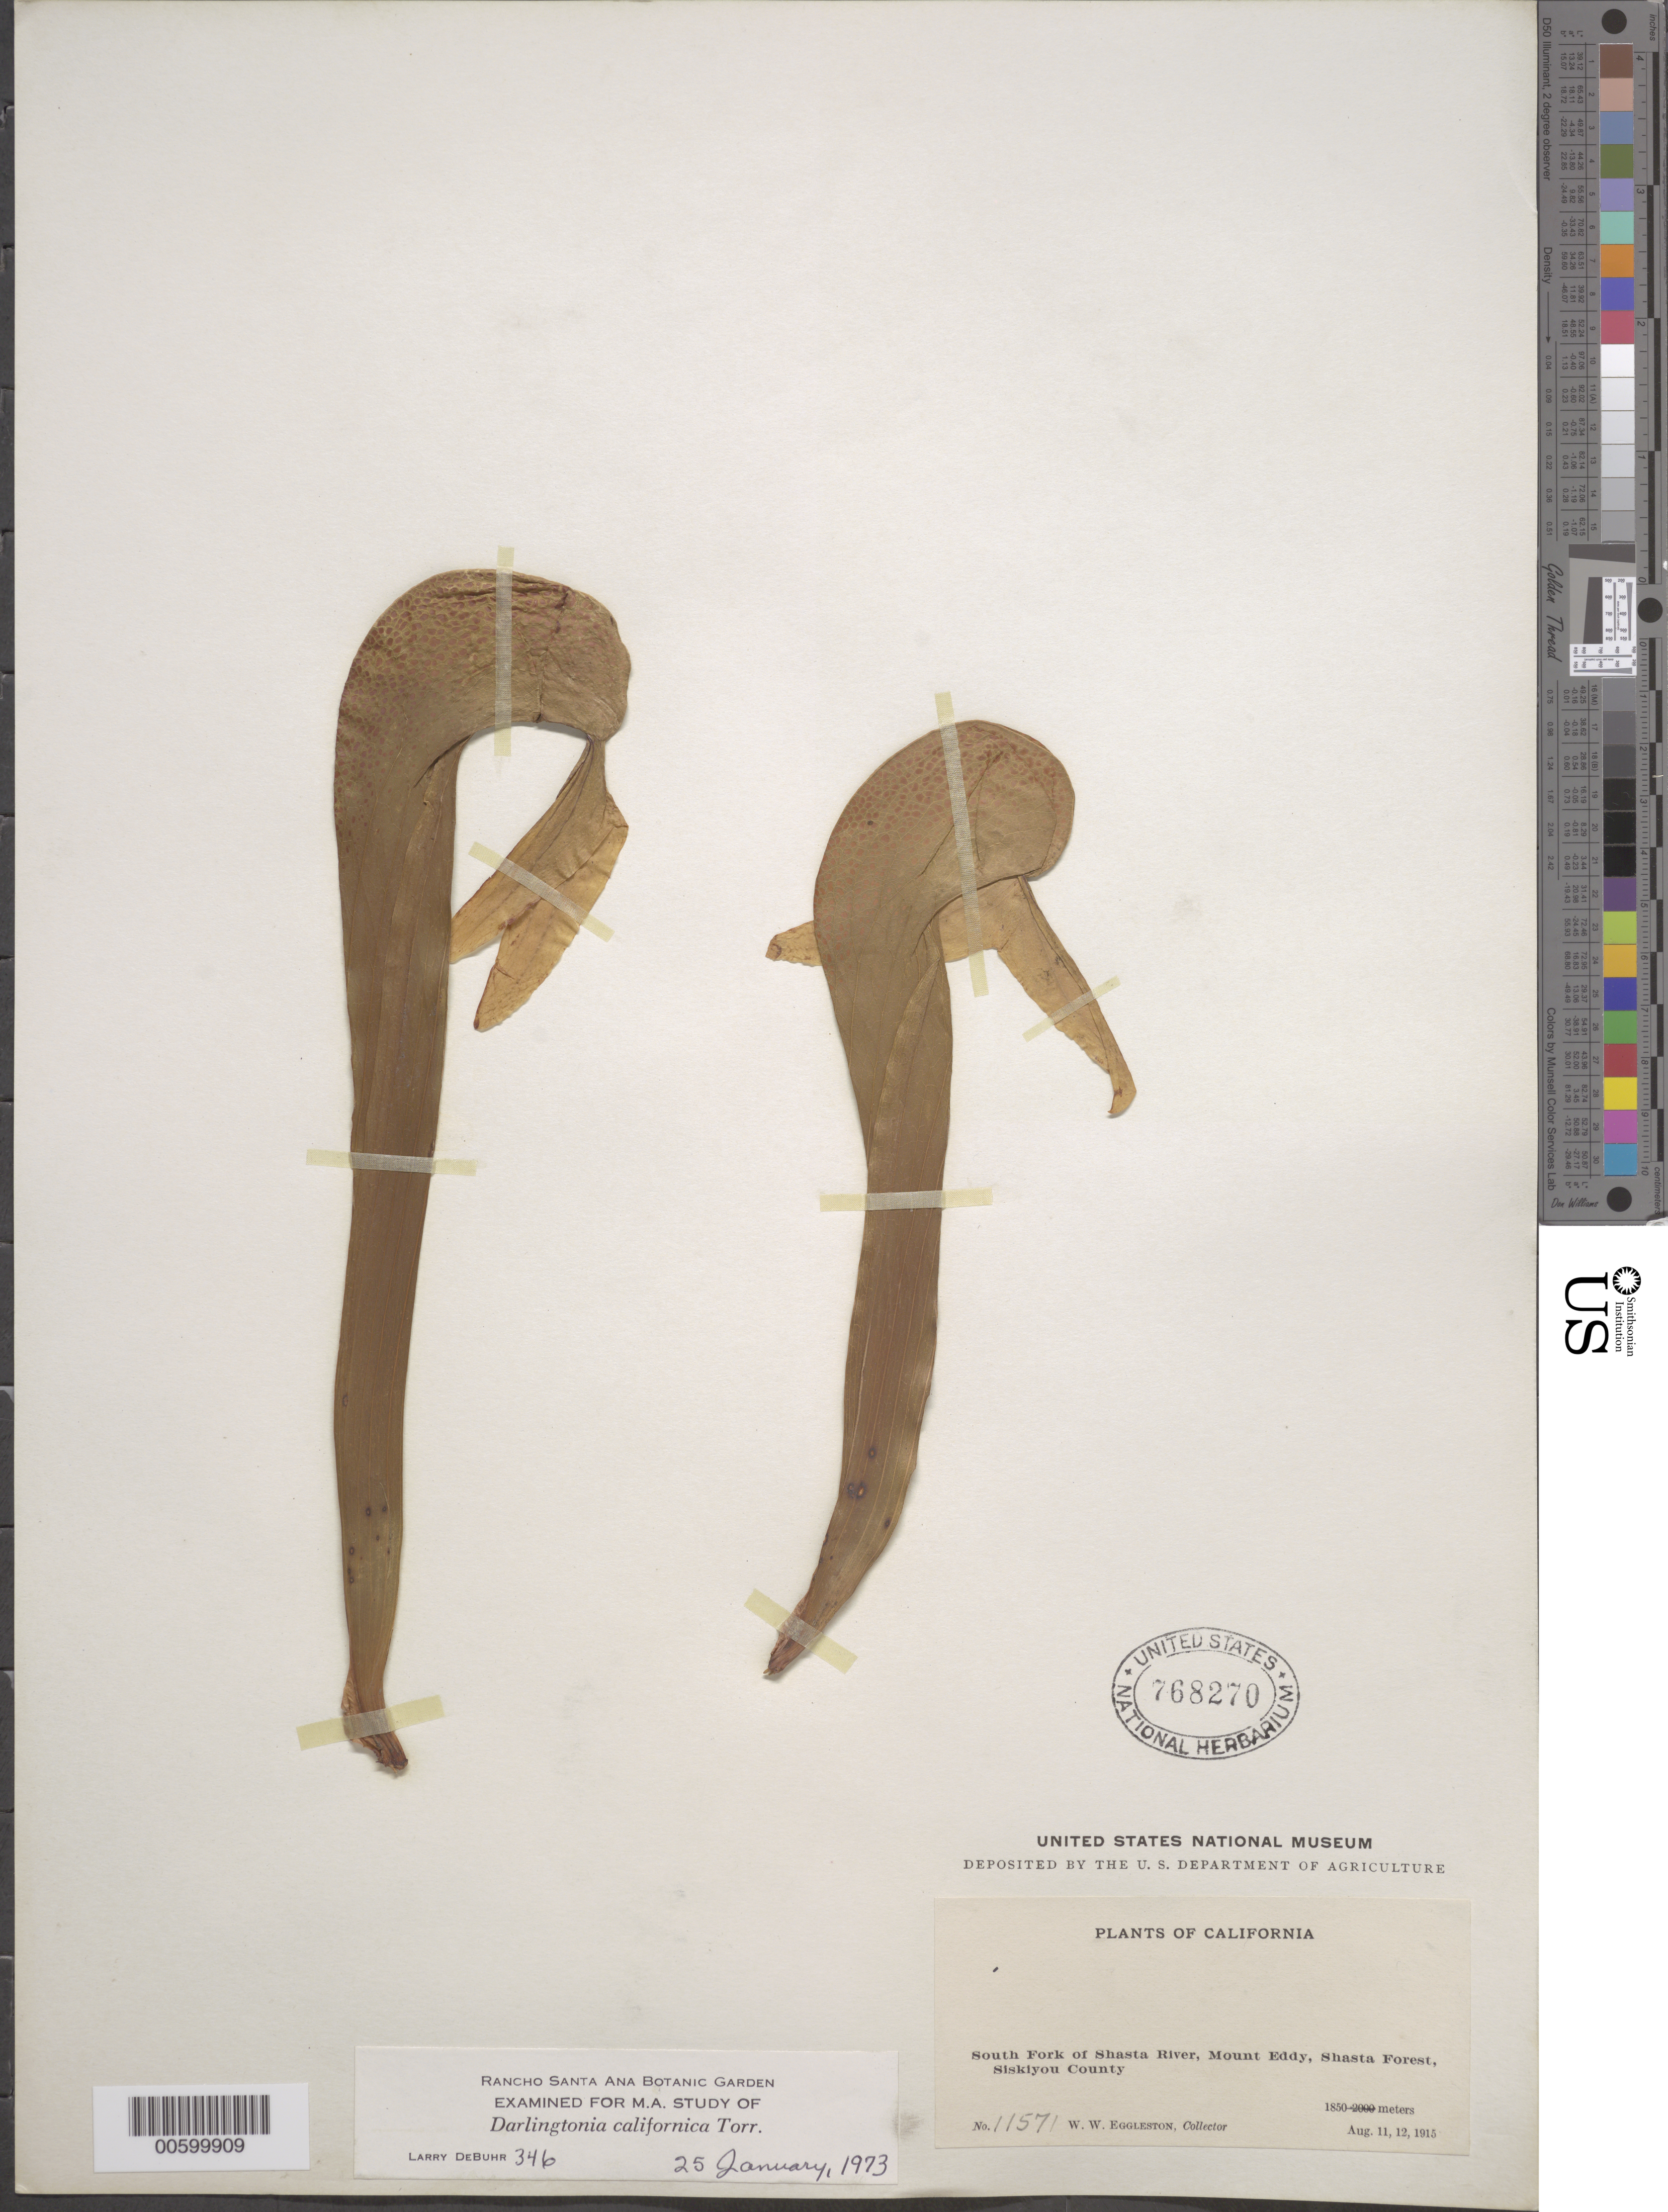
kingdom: Plantae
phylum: Tracheophyta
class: Magnoliopsida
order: Ericales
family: Sarraceniaceae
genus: Darlingtonia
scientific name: Darlingtonia californica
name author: Torr.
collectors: W. W. Eggleston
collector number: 11571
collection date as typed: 11 Aug 1915 and 12 Aug 1915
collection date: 1915-08-11,1915-08-12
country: United States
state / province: California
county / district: Siskiyou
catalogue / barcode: US 768270